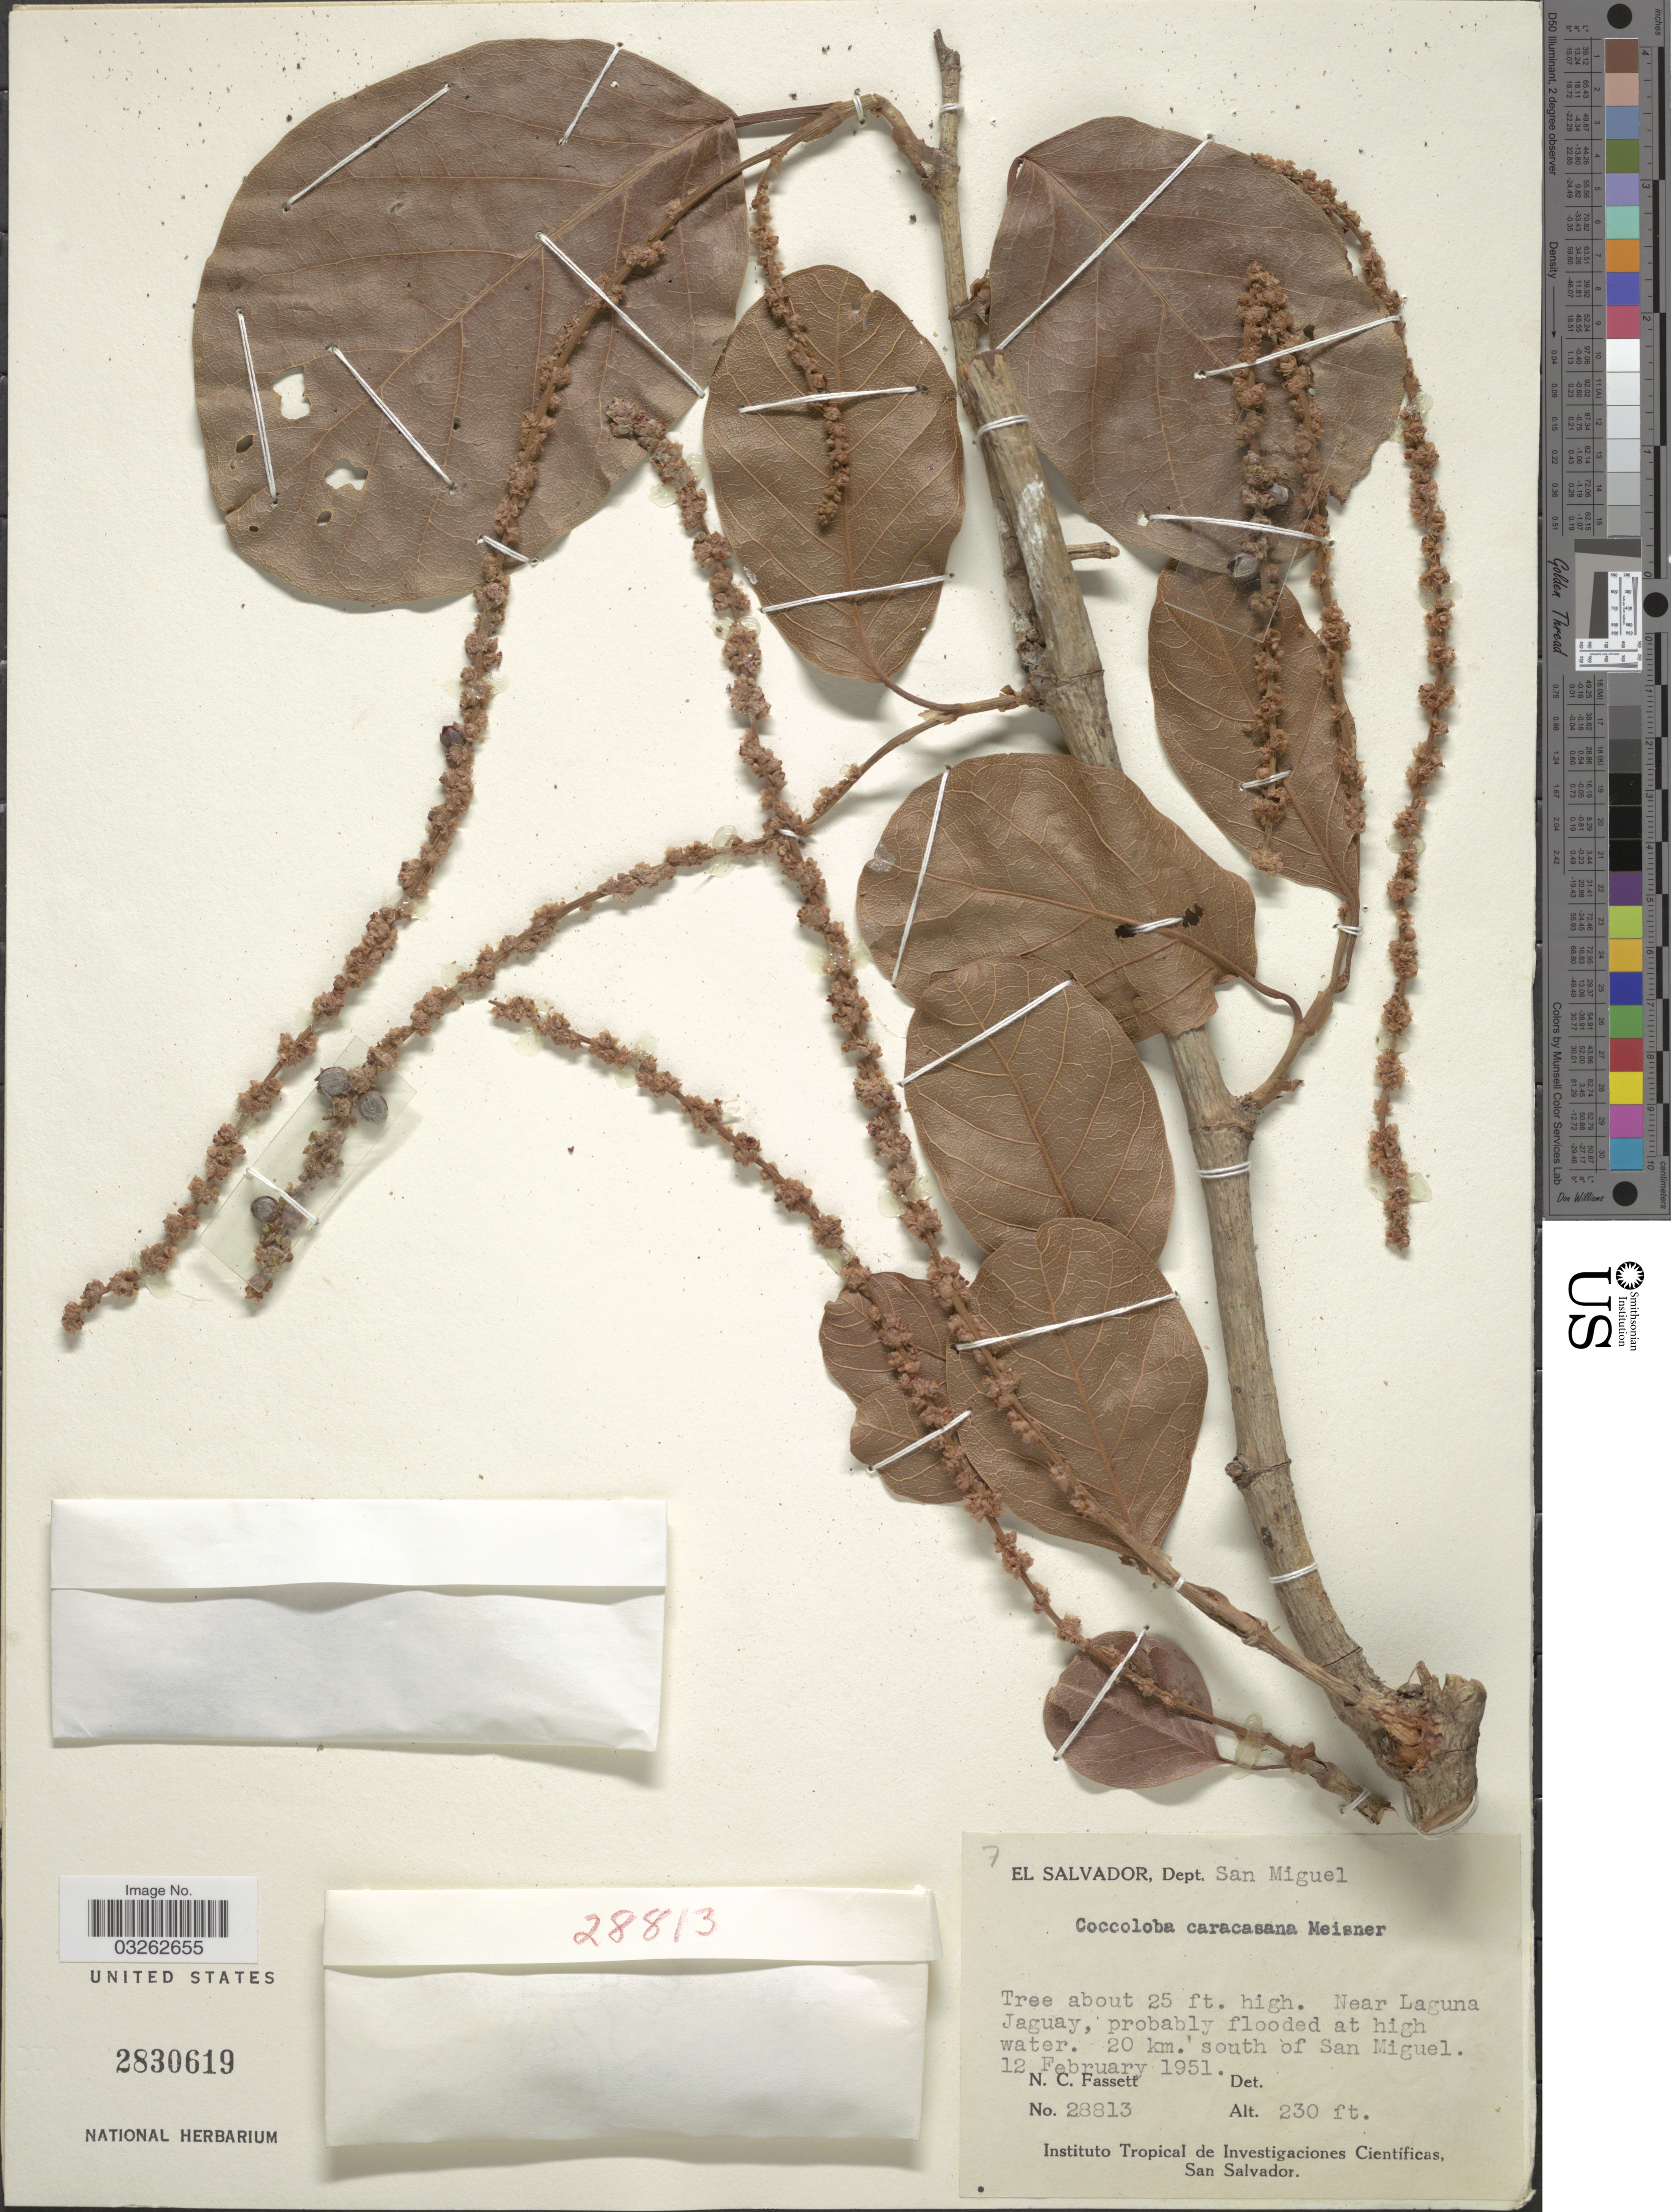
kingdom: Plantae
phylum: Tracheophyta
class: Magnoliopsida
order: Caryophyllales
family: Polygonaceae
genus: Coccoloba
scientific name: Coccoloba caracasana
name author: Meisn.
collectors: N. C. Fassett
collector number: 28813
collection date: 1951-02-12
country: El Salvador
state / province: San Miguel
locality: Near Laguna Jaguay, probably flooded at high water. 20 km. south of San Miguel.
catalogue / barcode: US 2830619